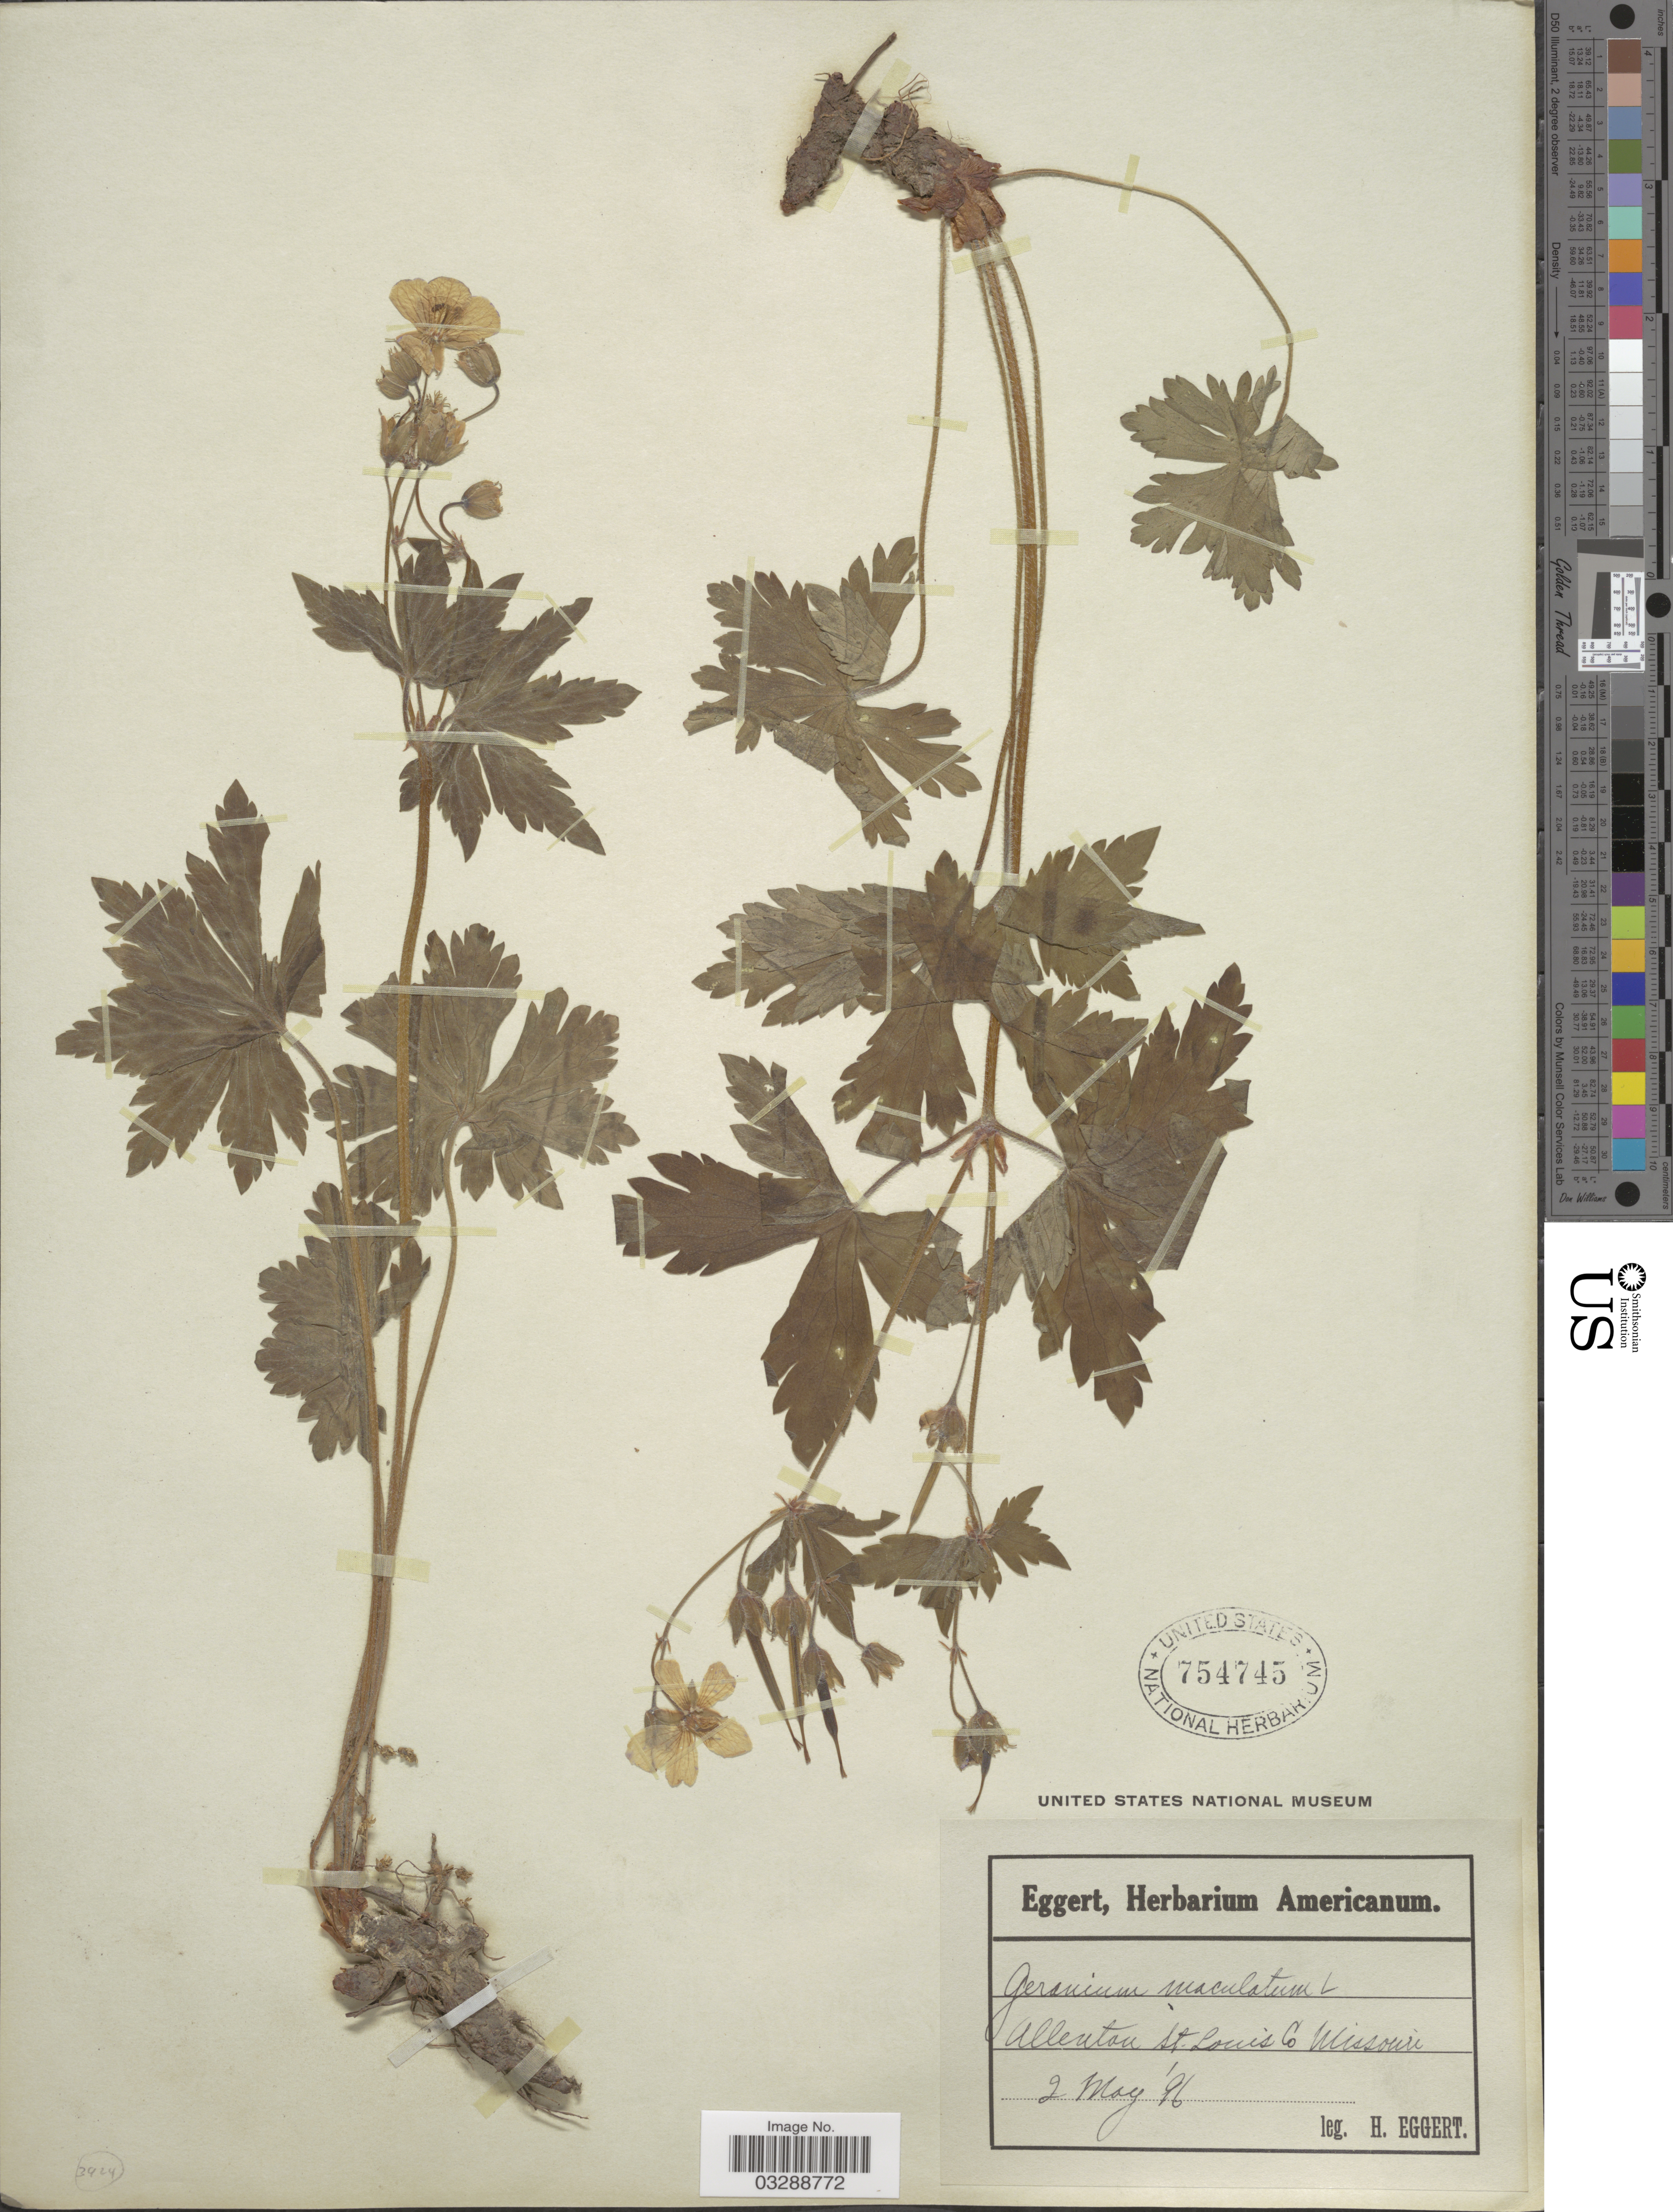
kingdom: Plantae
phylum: Tracheophyta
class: Magnoliopsida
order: Geraniales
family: Geraniaceae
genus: Geranium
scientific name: Geranium maculatum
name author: L.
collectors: H. Eggert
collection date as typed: Transcribed d/m/y: 2/5/96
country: United States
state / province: Missouri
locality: Allenton St. Louis Co.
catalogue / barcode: US 754745